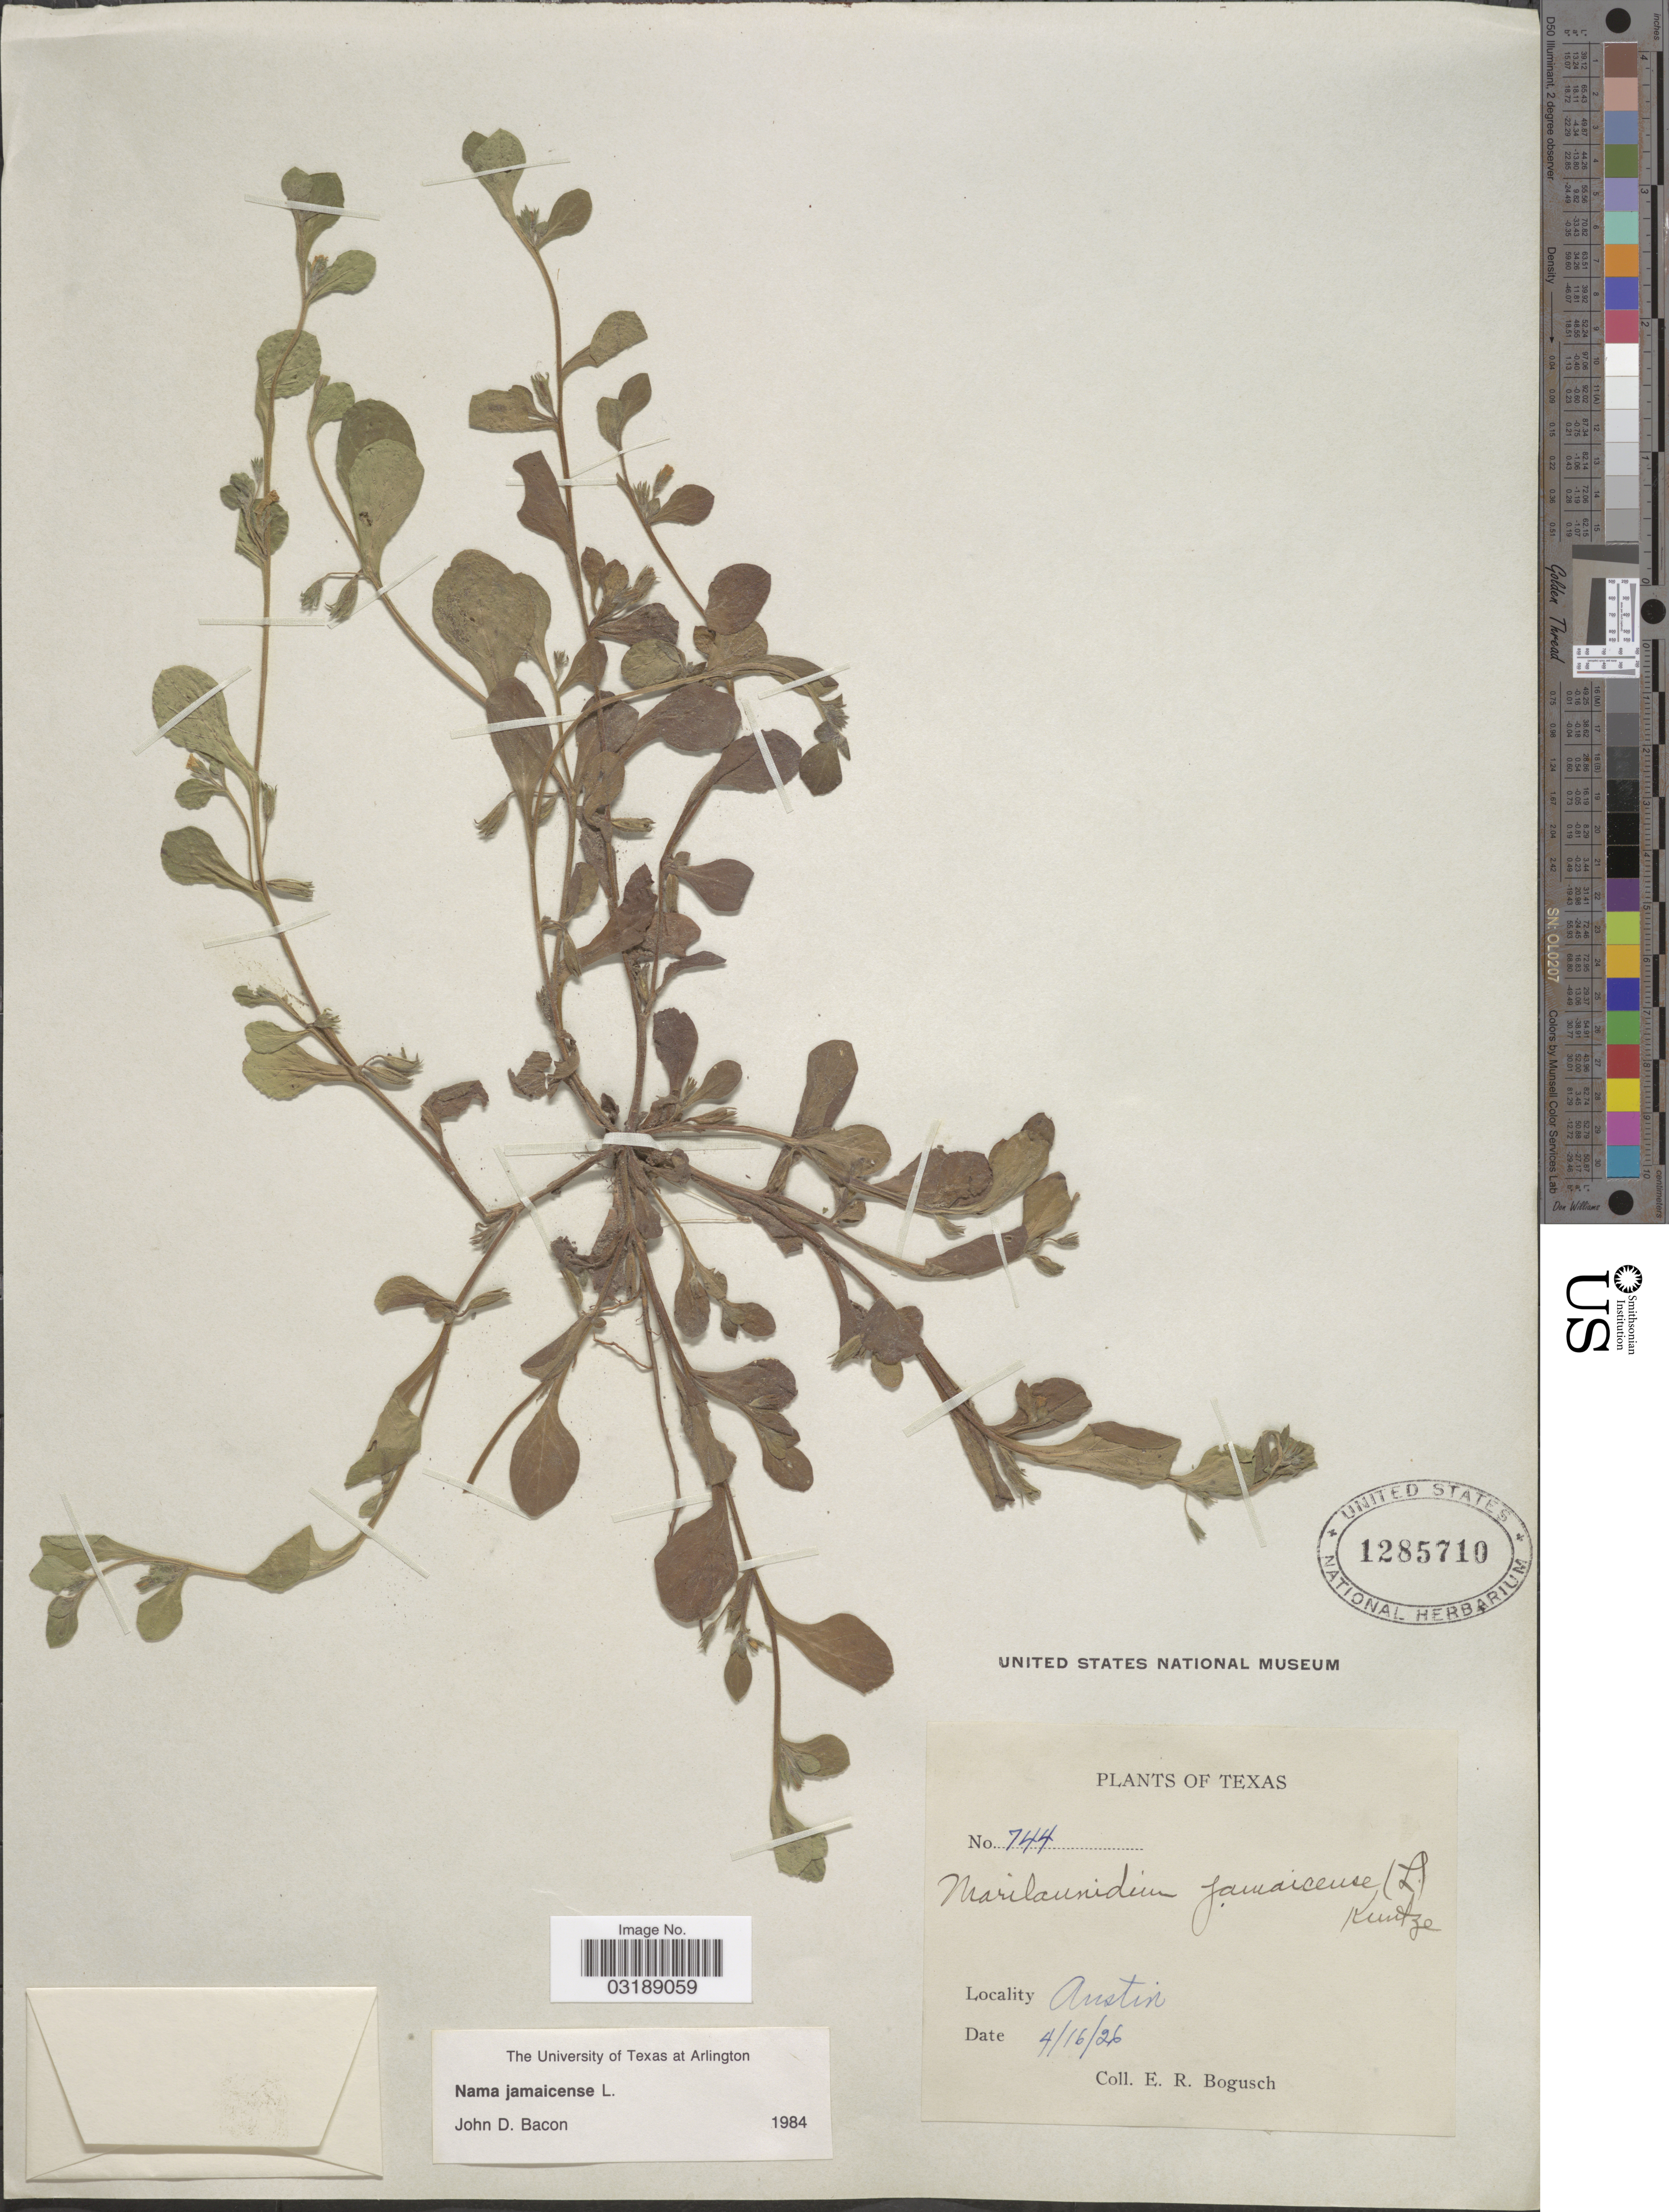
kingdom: Plantae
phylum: Tracheophyta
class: Magnoliopsida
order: Boraginales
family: Namaceae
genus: Nama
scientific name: Nama jamaicensis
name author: L.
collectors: E. Bogusch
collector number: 744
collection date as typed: Transcribed d/m/y: 16/4/26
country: United States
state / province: Texas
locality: Austin.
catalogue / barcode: US 1285710